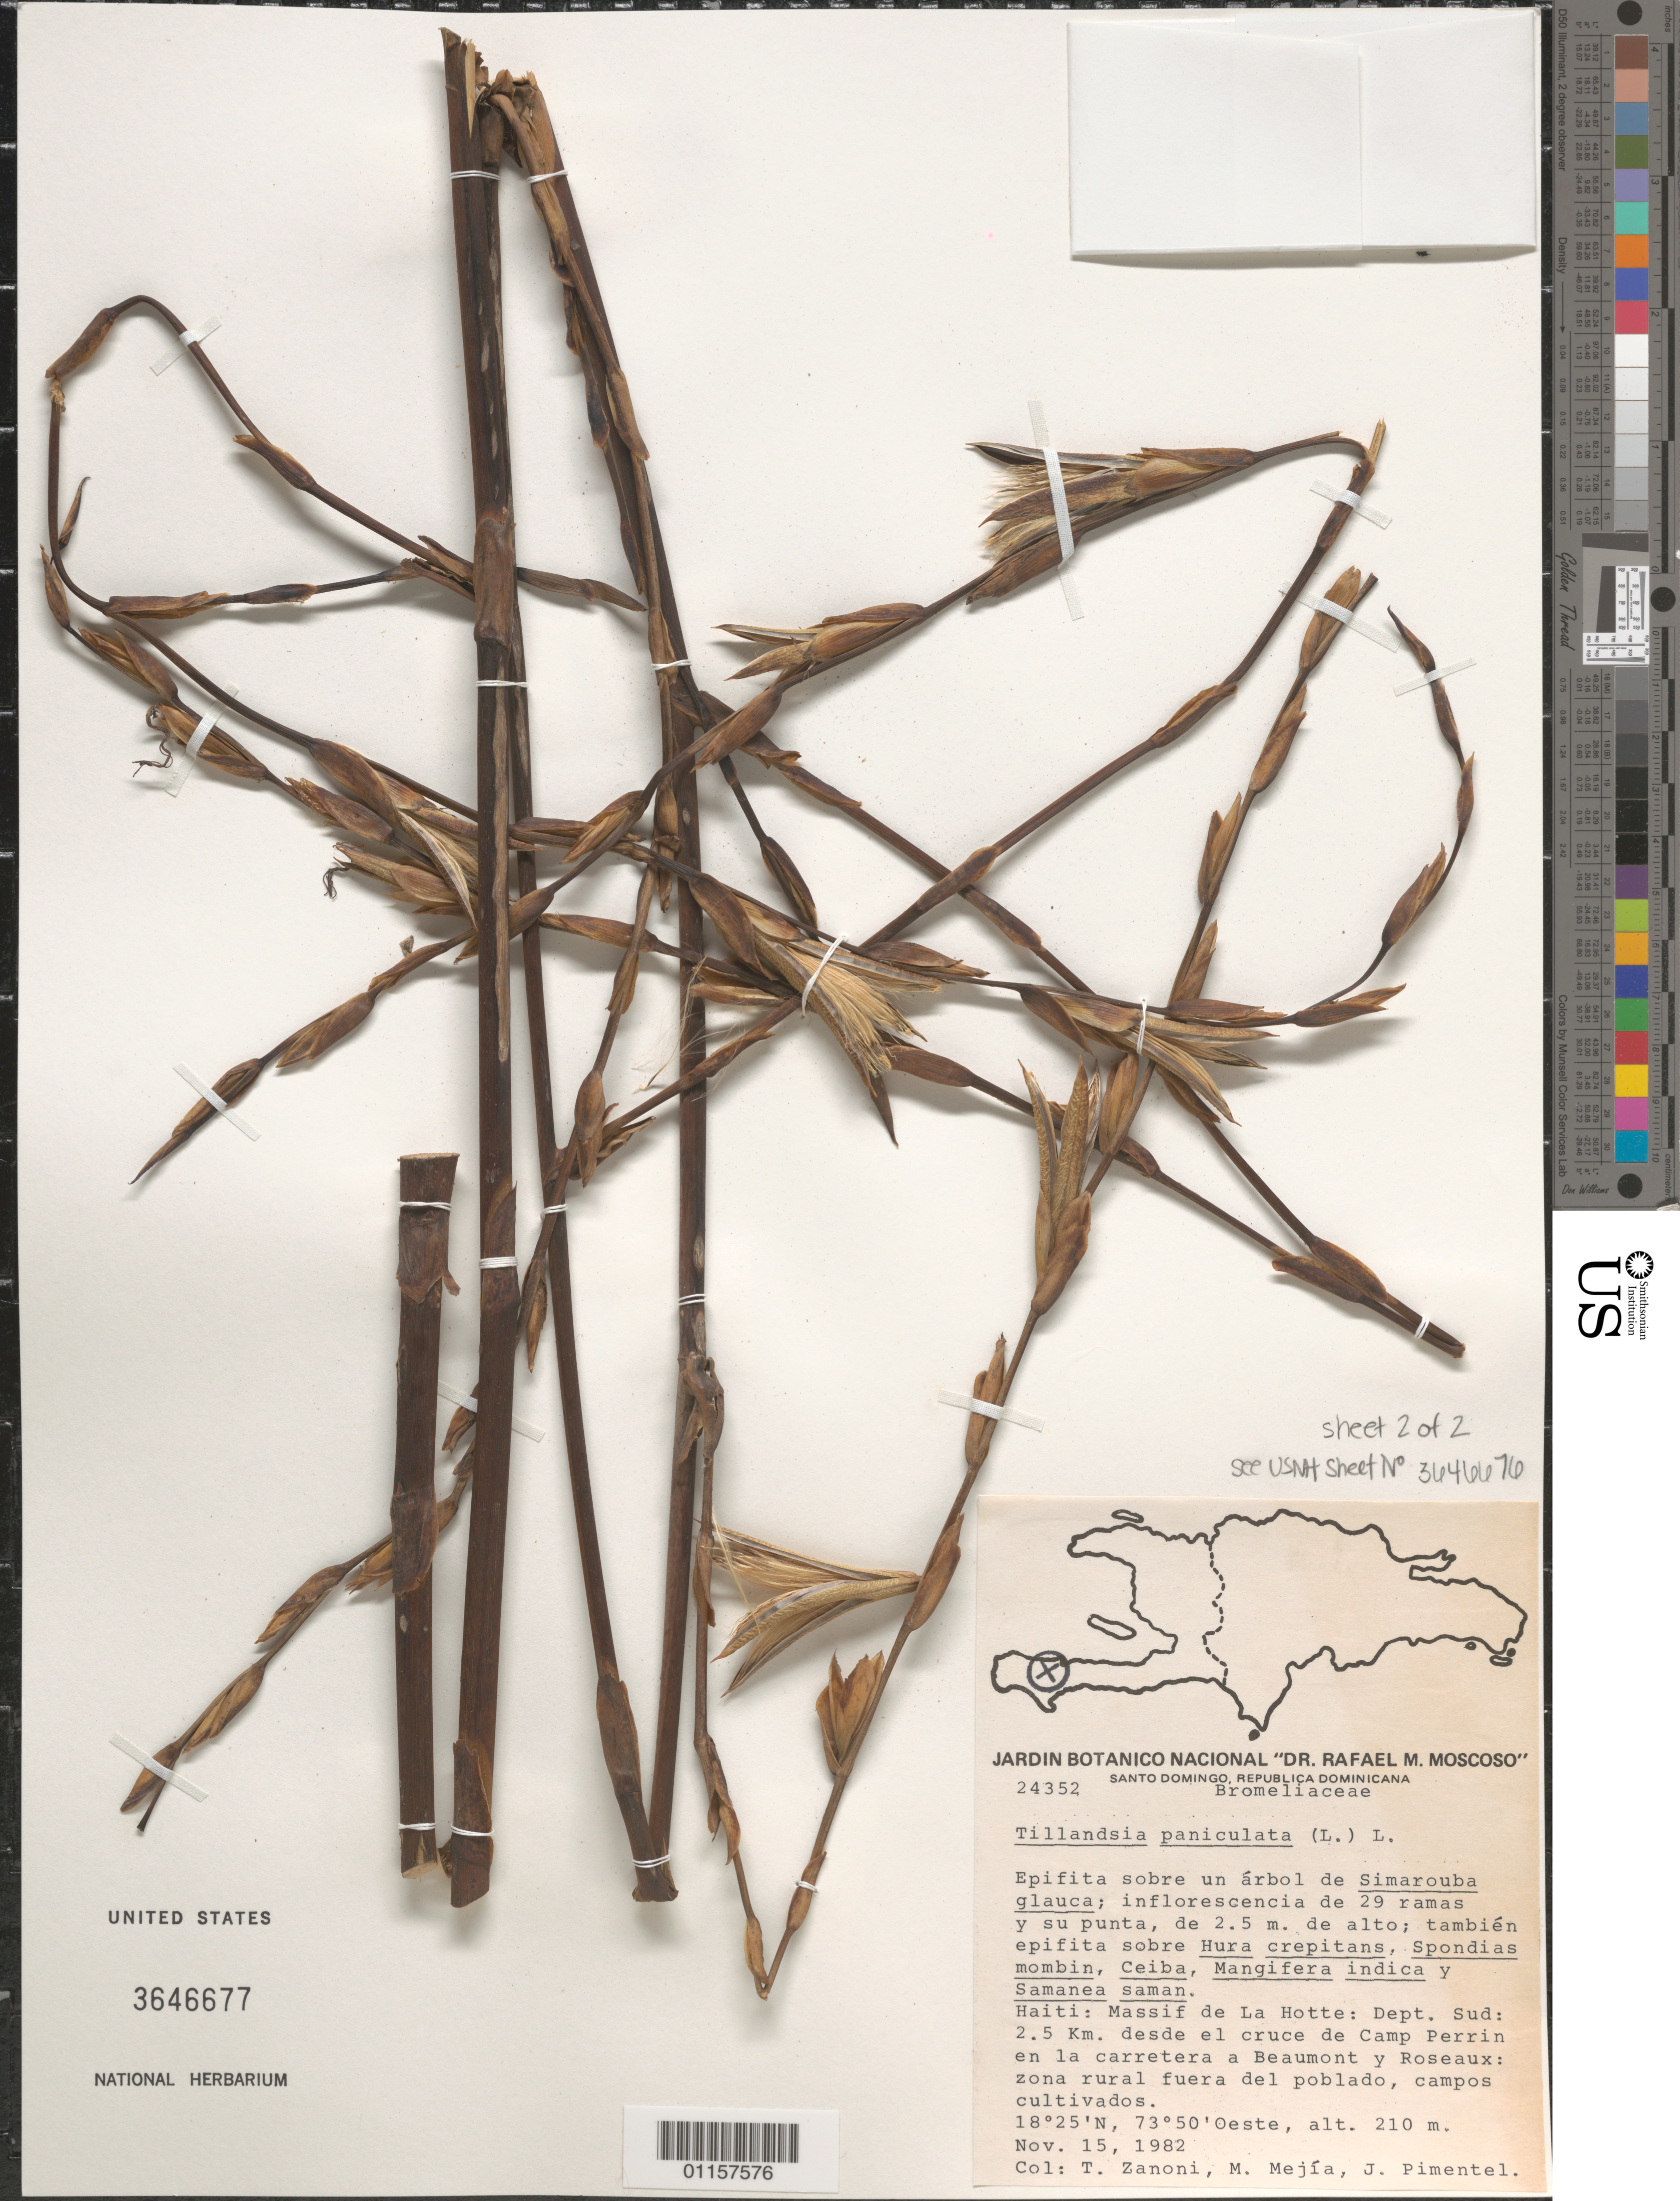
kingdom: Plantae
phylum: Tracheophyta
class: Liliopsida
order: Poales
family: Bromeliaceae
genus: Tillandsia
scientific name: Tillandsia paniculata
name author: (L.) L.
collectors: T. A. Zanoni, M. Mejia & J. Pimentel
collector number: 24352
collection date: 1982-11-15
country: Haiti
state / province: Sud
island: Hispaniola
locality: Massif de La Hotte, 2.5 km desde el cruce de Camp Perrin en la carretera a Beaumont y Roseaux.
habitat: Zona rural fuera del poblado, campos cultivados; sobre Hura crepitans, Spondias mombin, Ceiba, Mangifera indica y Samanea saman.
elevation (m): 210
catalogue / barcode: US 3646677